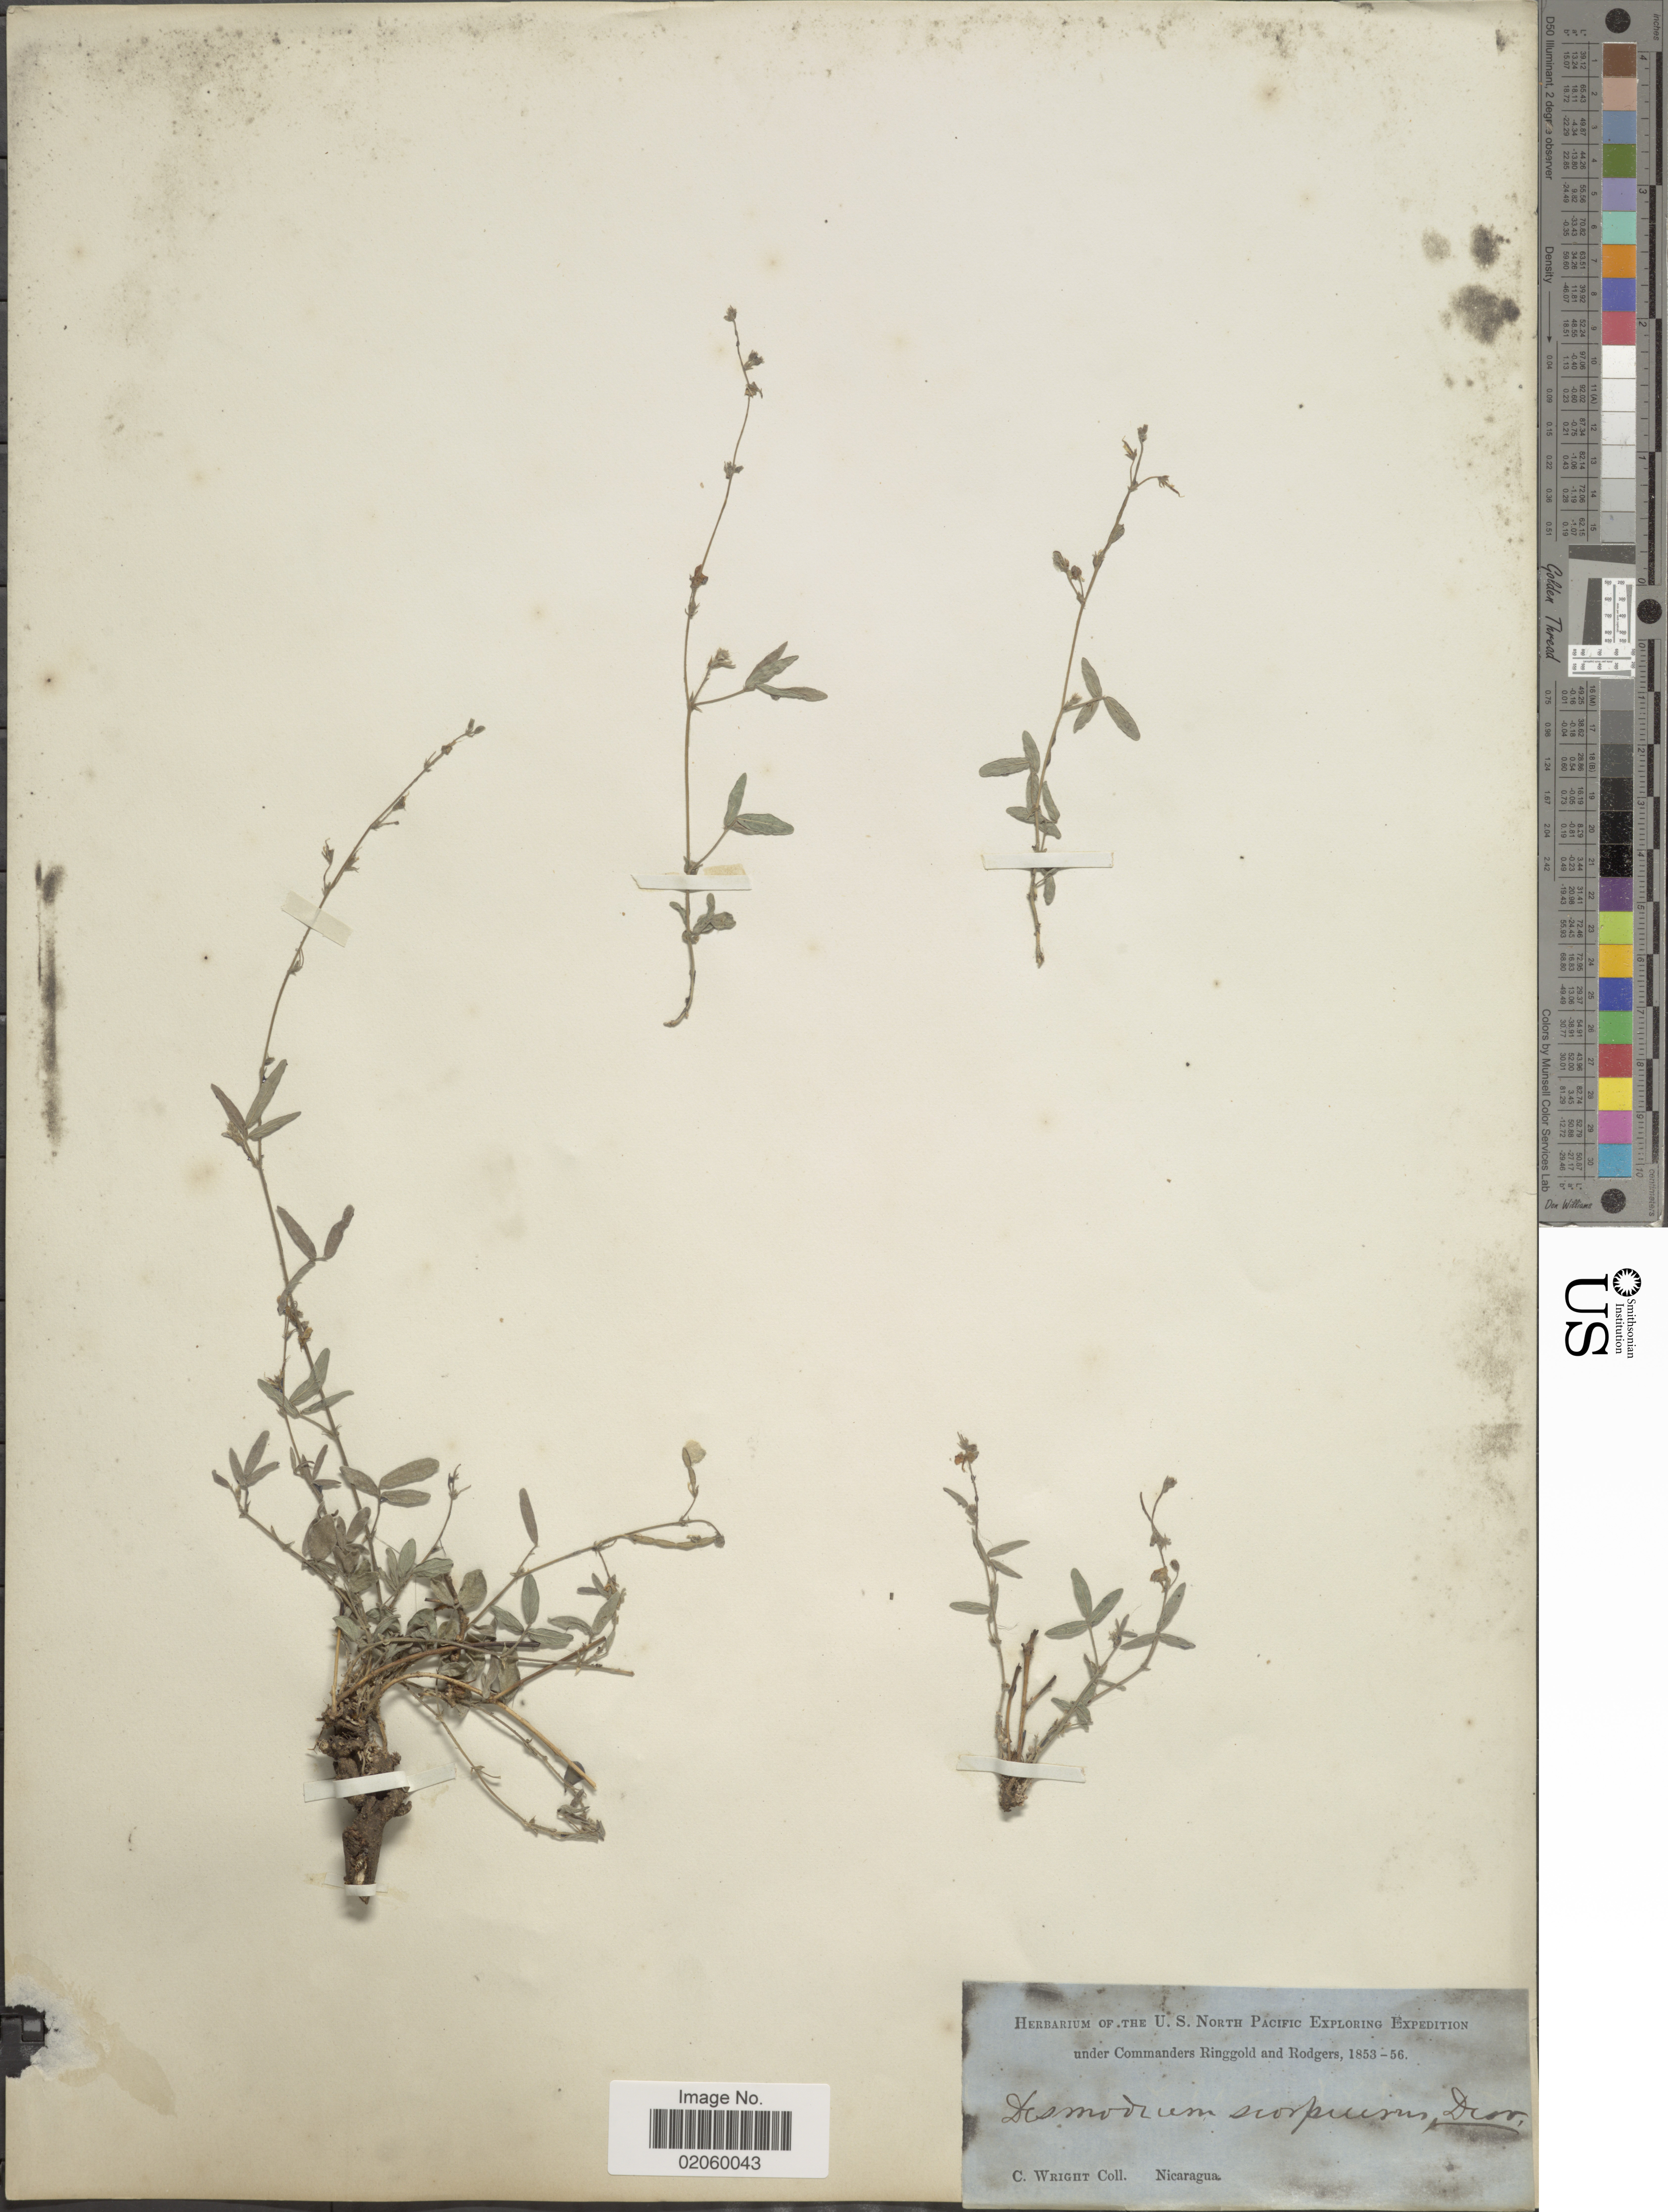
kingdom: Plantae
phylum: Tracheophyta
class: Magnoliopsida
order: Fabales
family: Fabaceae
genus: Desmodium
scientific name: Desmodium scorpiurus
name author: (Sw.) Desv. ex DC.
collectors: C. Wright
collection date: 1853/1856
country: Nicaragua